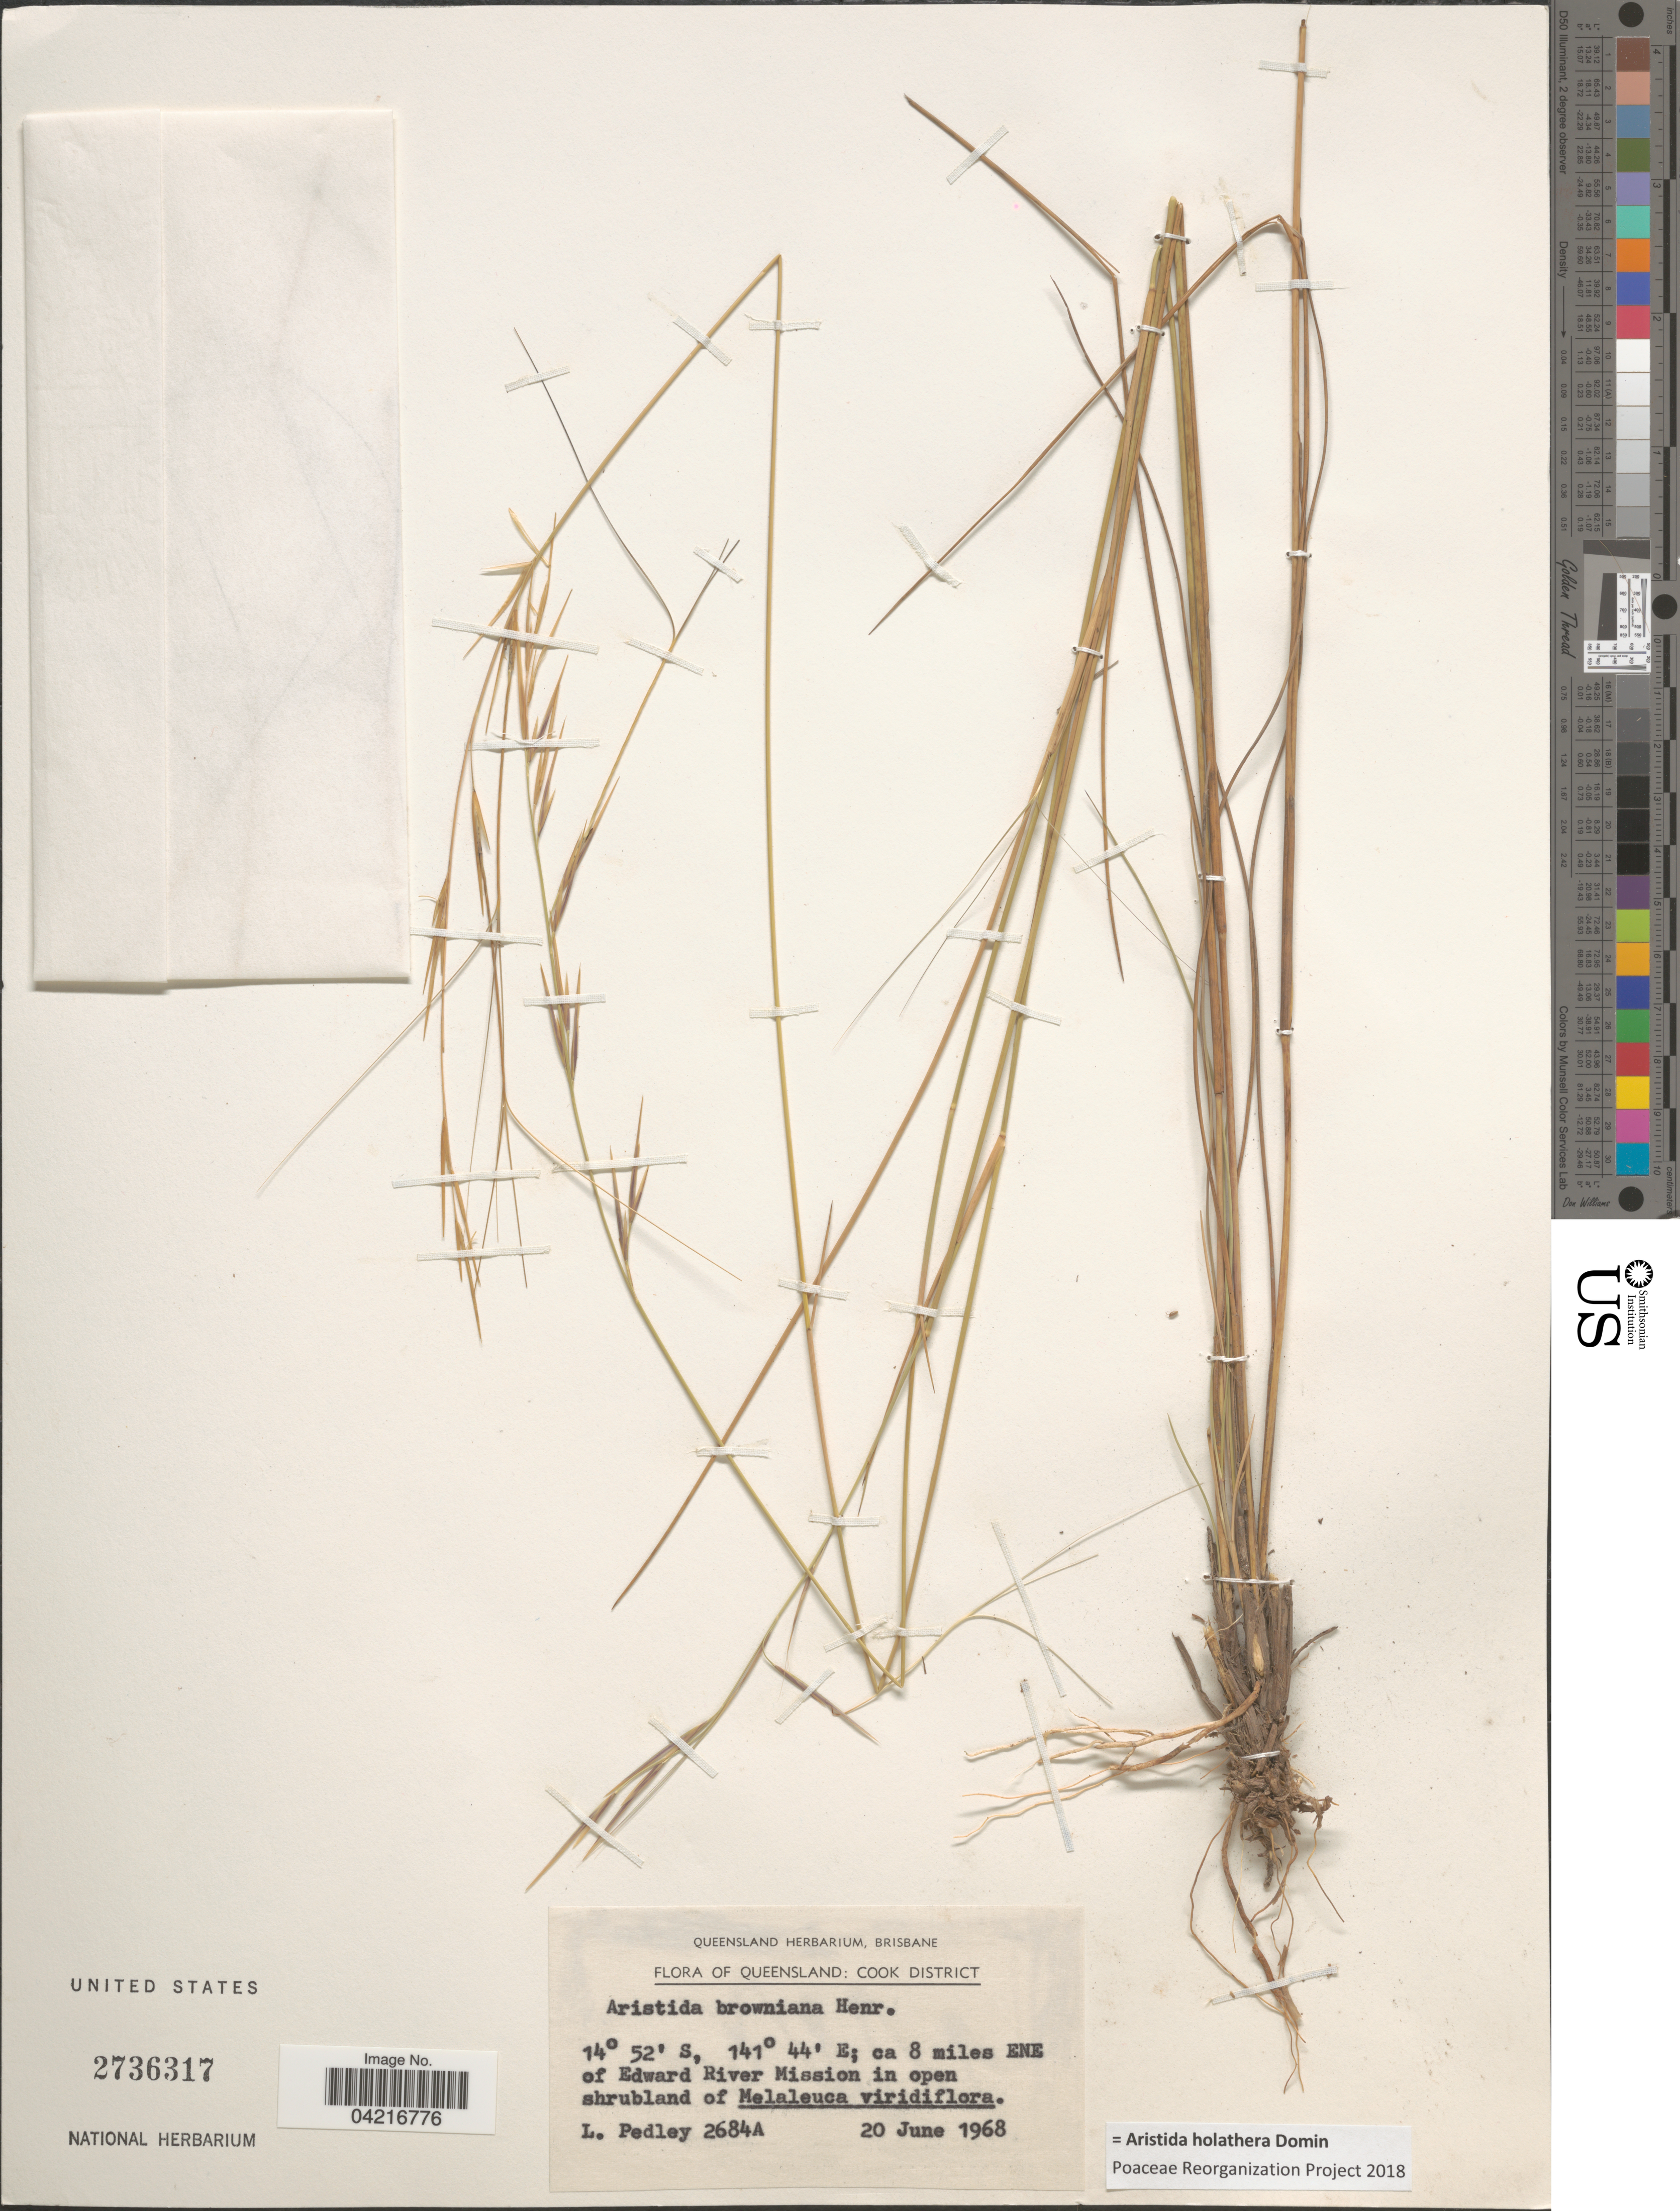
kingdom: Plantae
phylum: Tracheophyta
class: Liliopsida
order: Poales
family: Poaceae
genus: Aristida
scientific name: Aristida holathera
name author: Domin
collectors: L. Pedley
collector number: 2684A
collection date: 1968-06-20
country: Australia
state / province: Queensland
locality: Cook District. ca 8 miles ENE of Edward River Mission in open shrubland of Melaleuca viridiflora.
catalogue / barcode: US 2736317